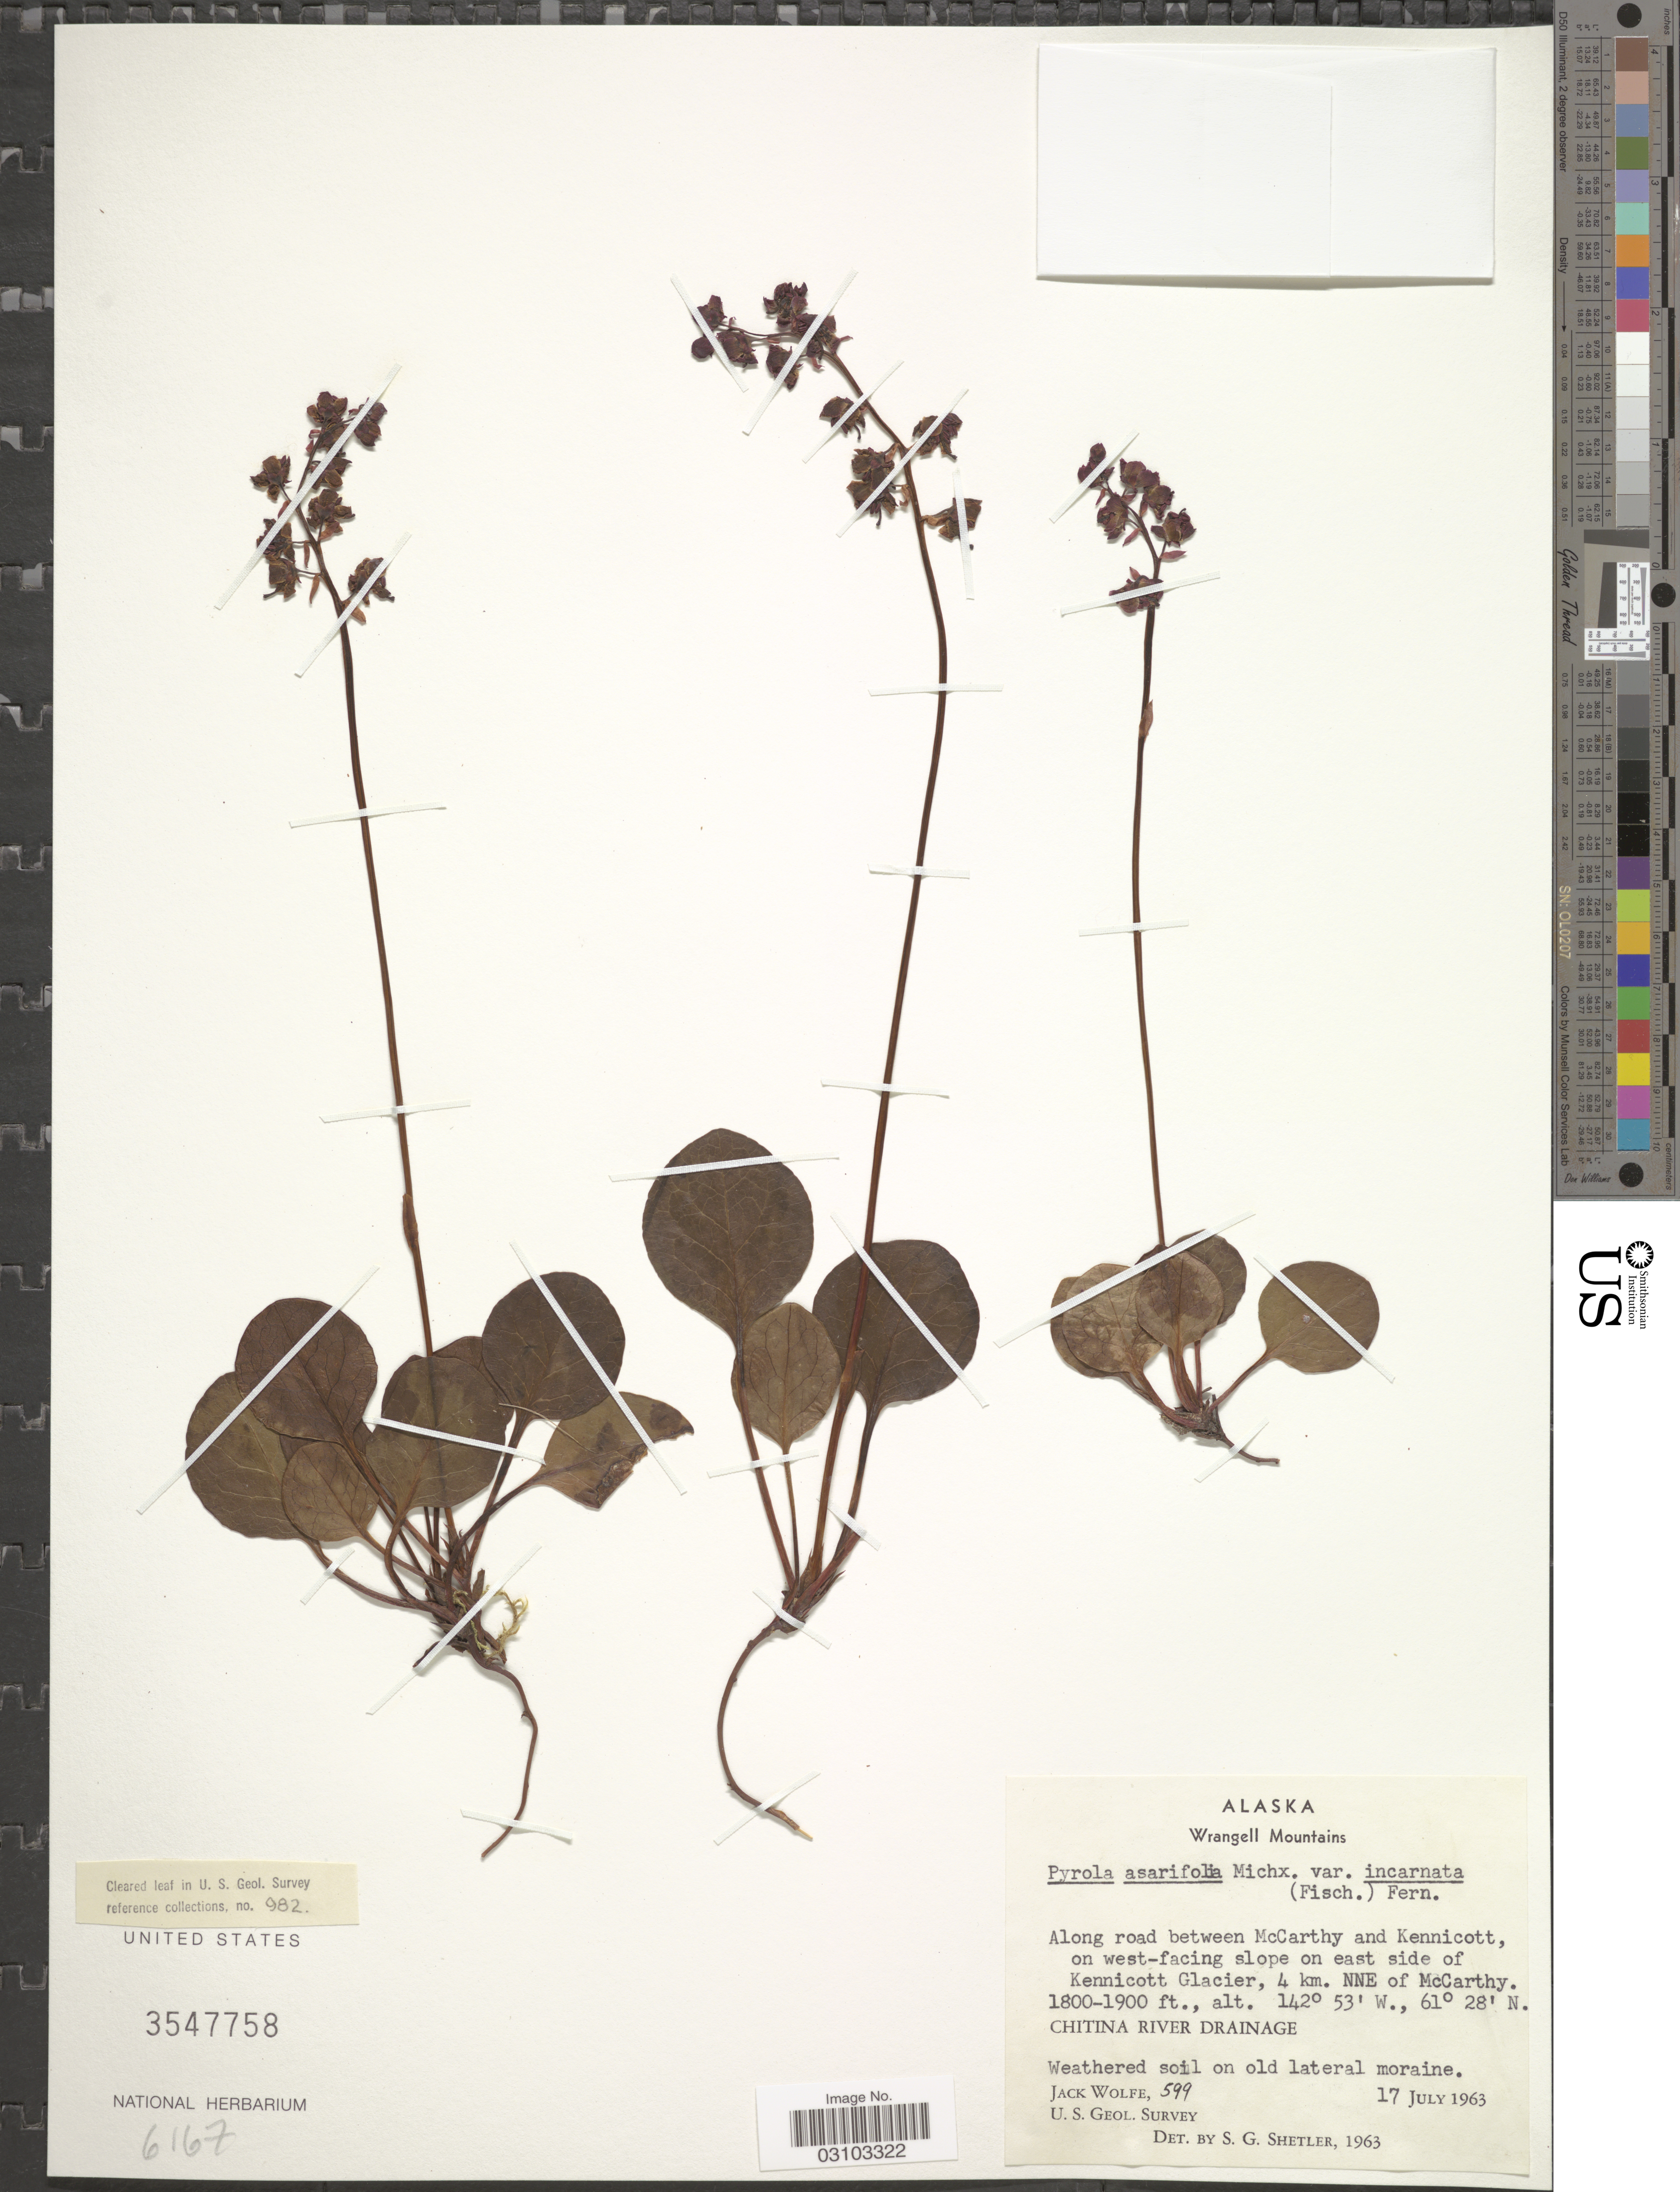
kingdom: Plantae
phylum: Tracheophyta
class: Magnoliopsida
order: Ericales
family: Ericaceae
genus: Pyrola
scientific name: Pyrola asarifolia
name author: Michx.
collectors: J. Wolfe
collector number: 599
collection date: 1963-07-17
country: United States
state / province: Alaska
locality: Wrangell Mountains, Along road between McCarthy and Kennicott, on west-facing slope on east side of Kennicott Glacier, 4 km. NNE of McCarthy, Chitina River Drainage.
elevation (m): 549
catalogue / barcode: US 3547758